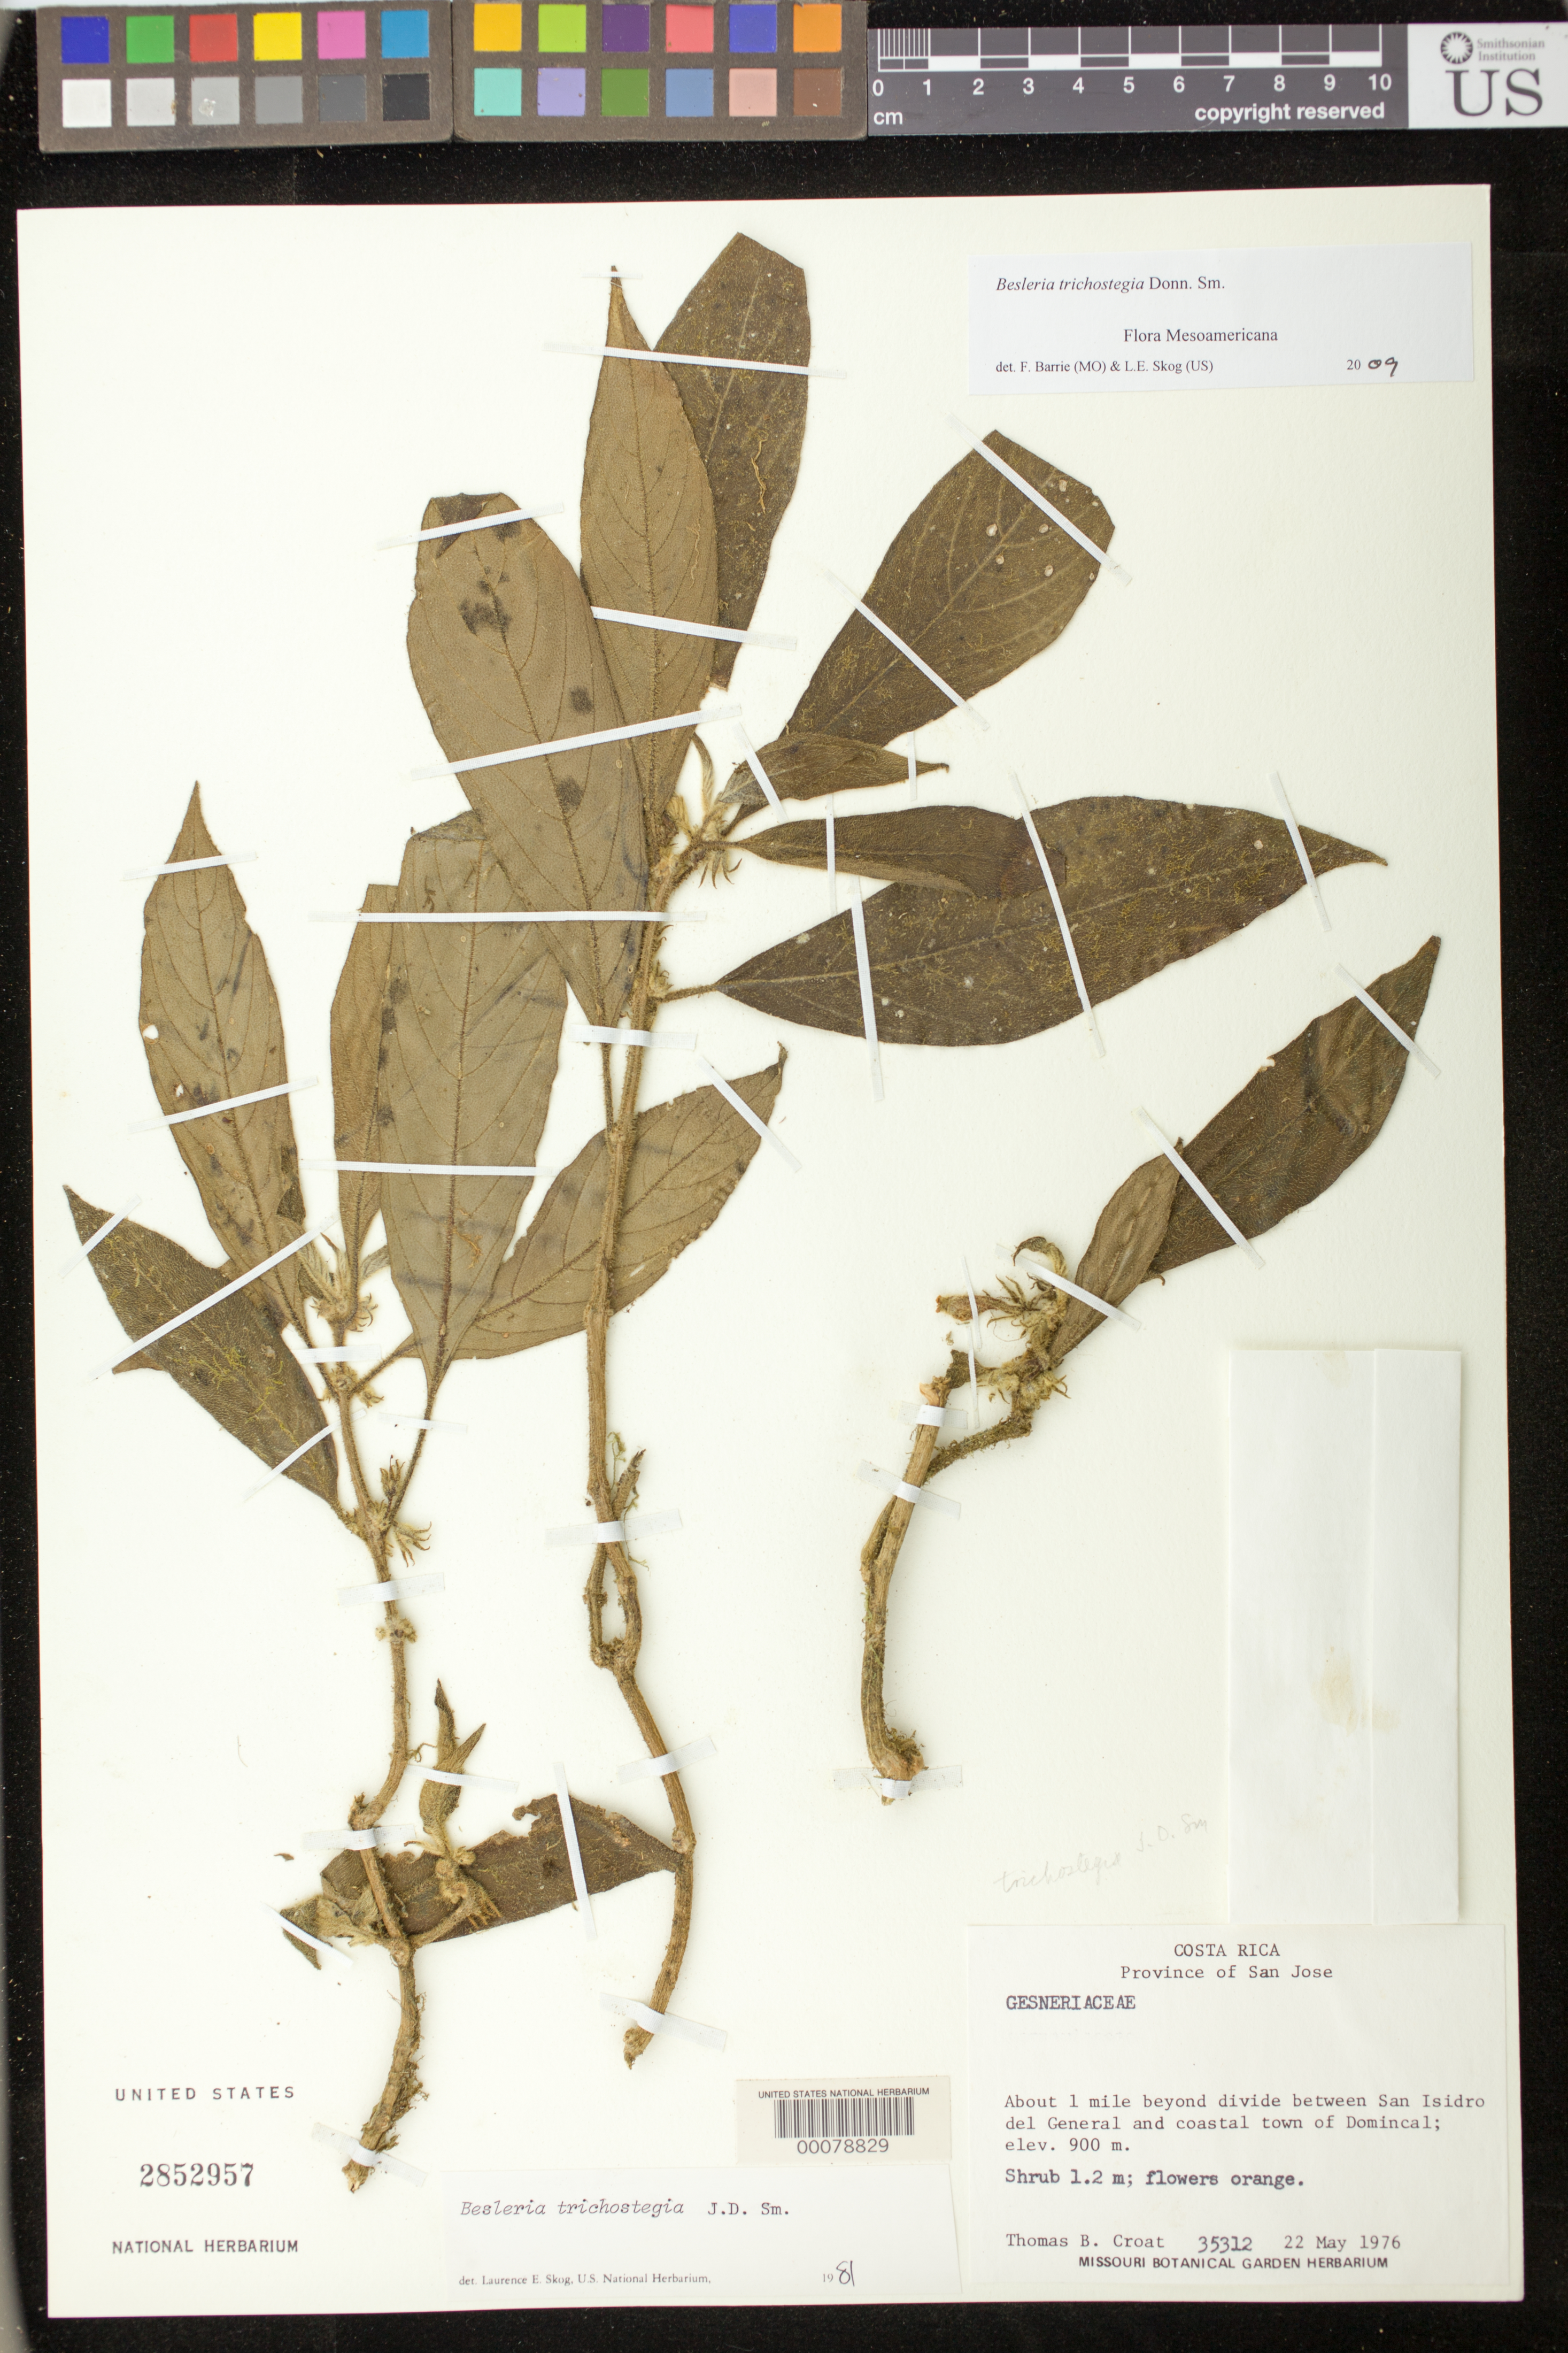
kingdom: Plantae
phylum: Tracheophyta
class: Magnoliopsida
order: Lamiales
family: Gesneriaceae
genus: Besleria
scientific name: Besleria trichostegia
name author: Donn. Sm.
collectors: T. B. Croat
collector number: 35312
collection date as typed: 22 May 1976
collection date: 1976-05-22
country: Costa Rica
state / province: San José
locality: About 1 mi beyond divide between San Isidro del General and coastal town of Domincal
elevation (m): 900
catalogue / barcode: US 2852957